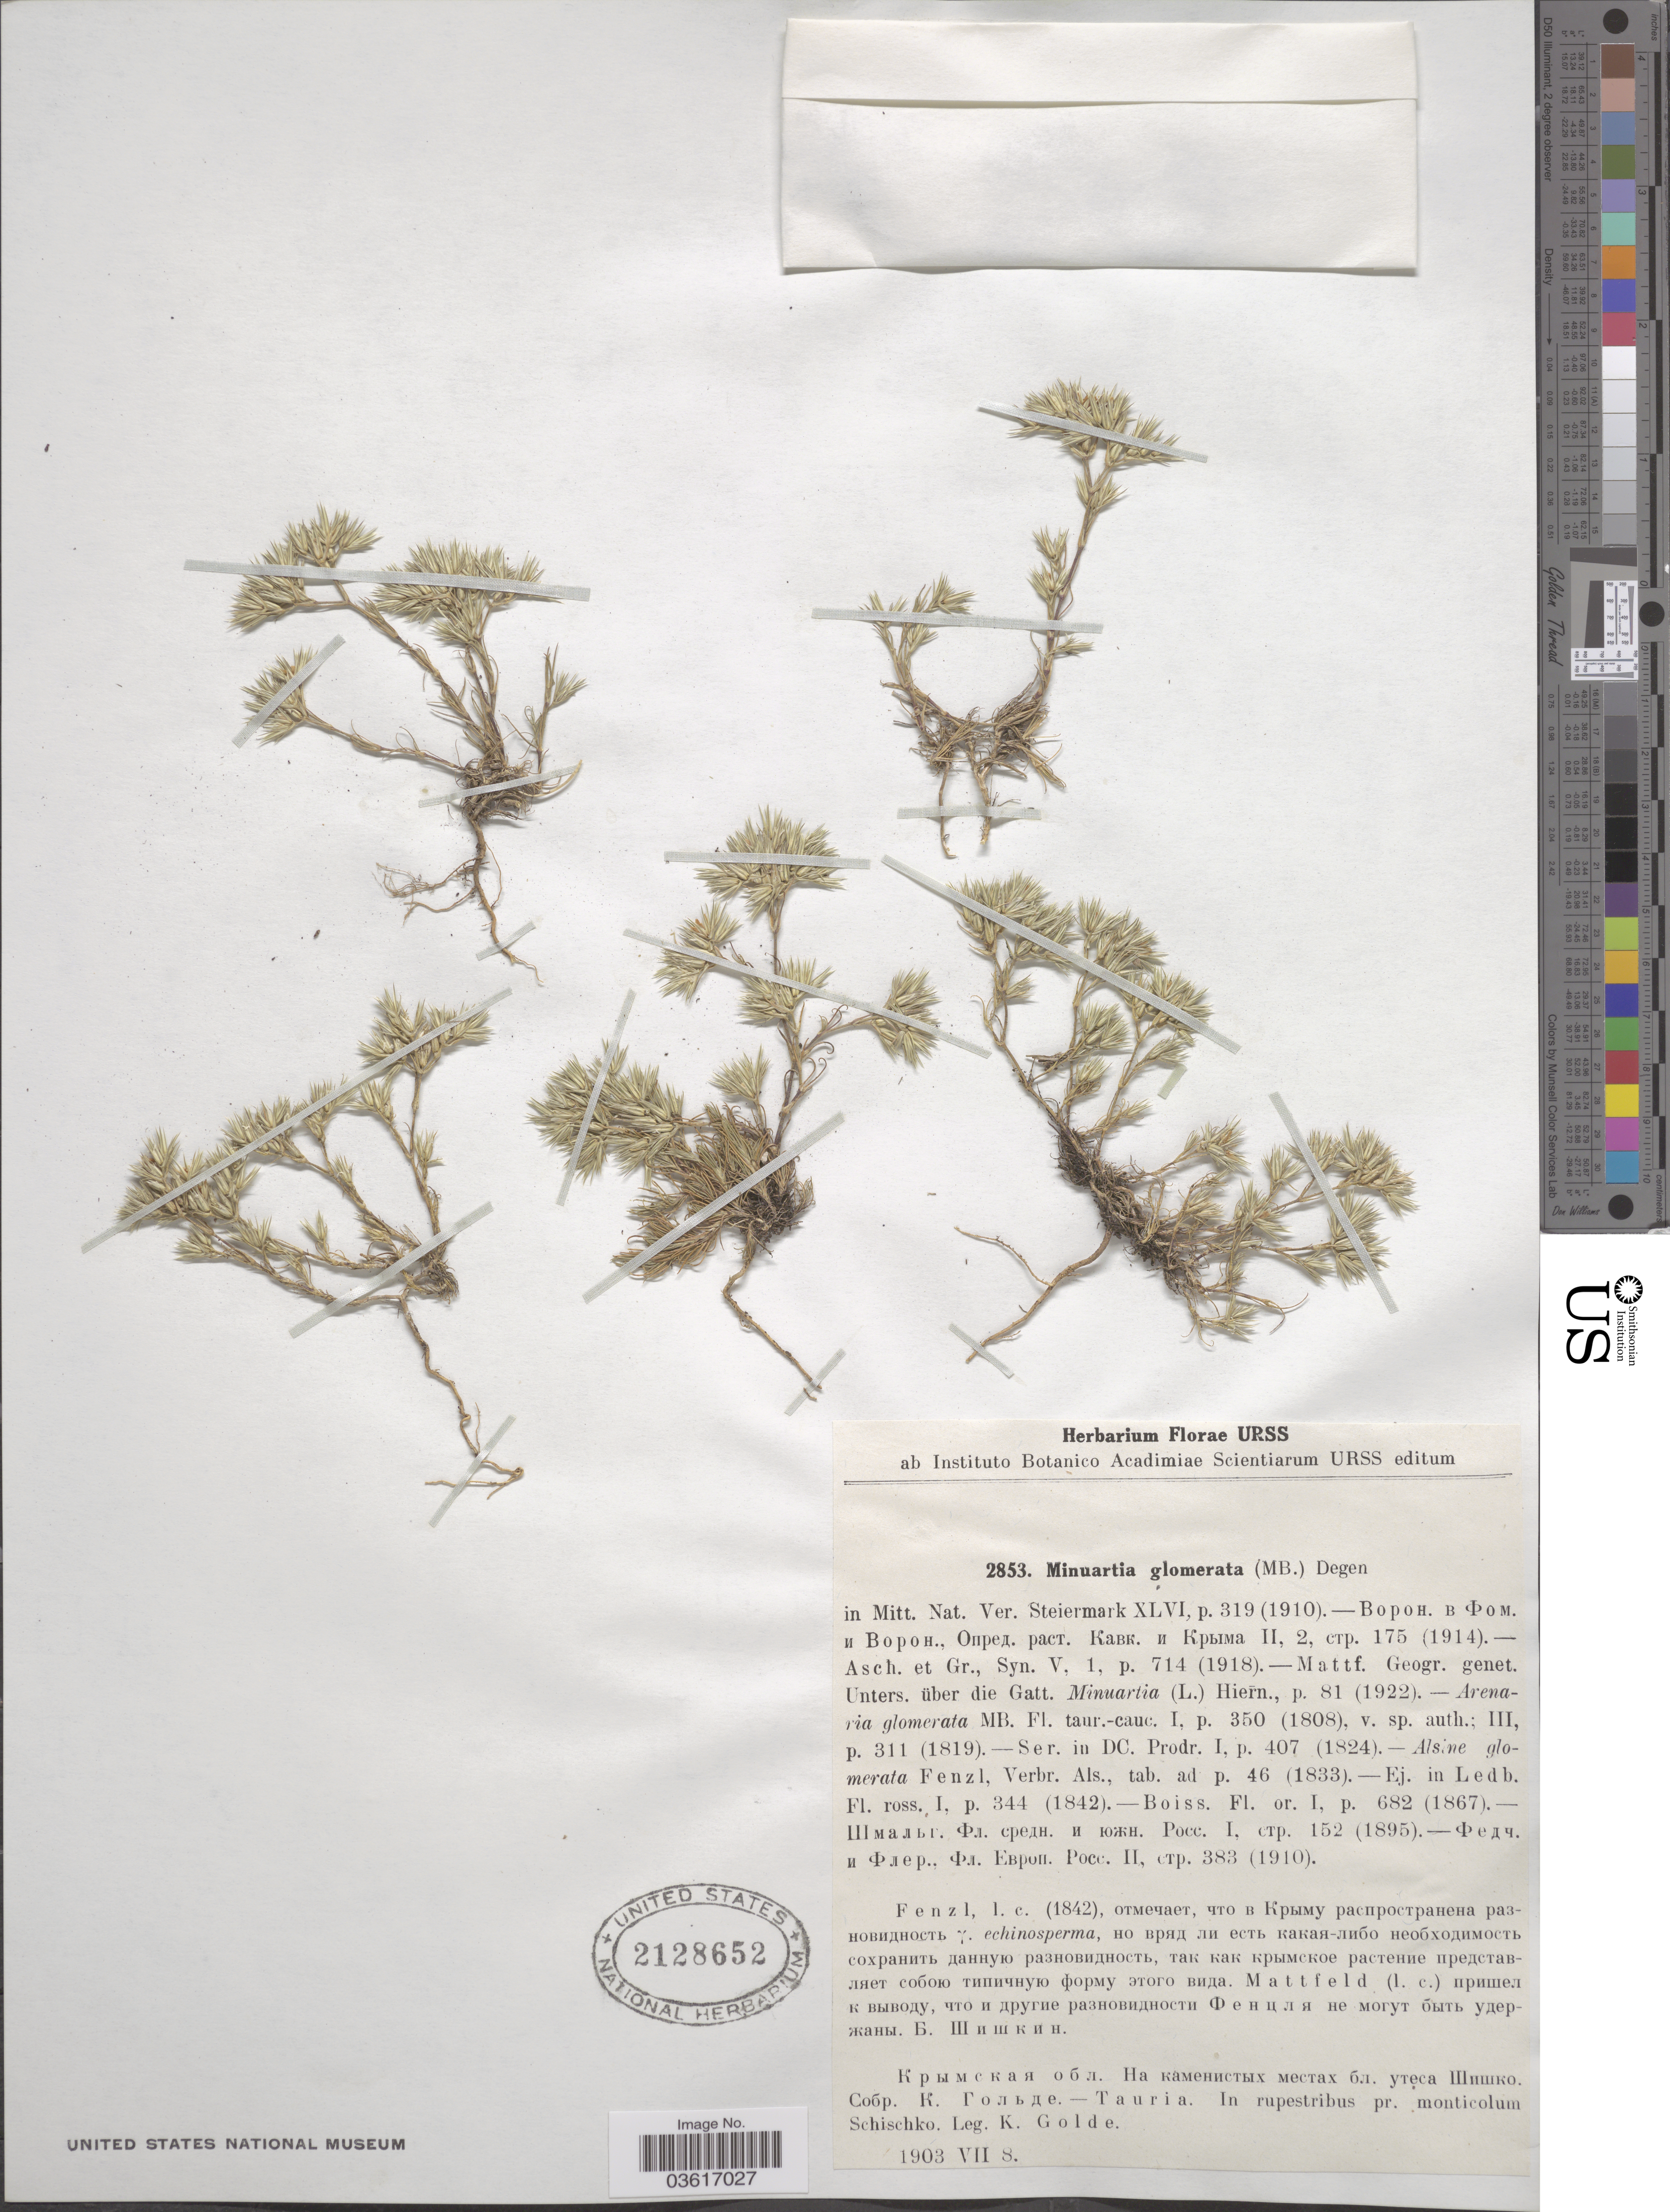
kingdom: Plantae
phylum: Tracheophyta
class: Magnoliopsida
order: Caryophyllales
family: Caryophyllaceae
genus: Minuartia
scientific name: Minuartia glomerata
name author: (M. Bieb.) Degen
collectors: K. Golde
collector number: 2853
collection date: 1903-07-08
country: Ukraine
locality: Tauria. In rupestribus pr. monticolum Schischko.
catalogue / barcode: US 2128652